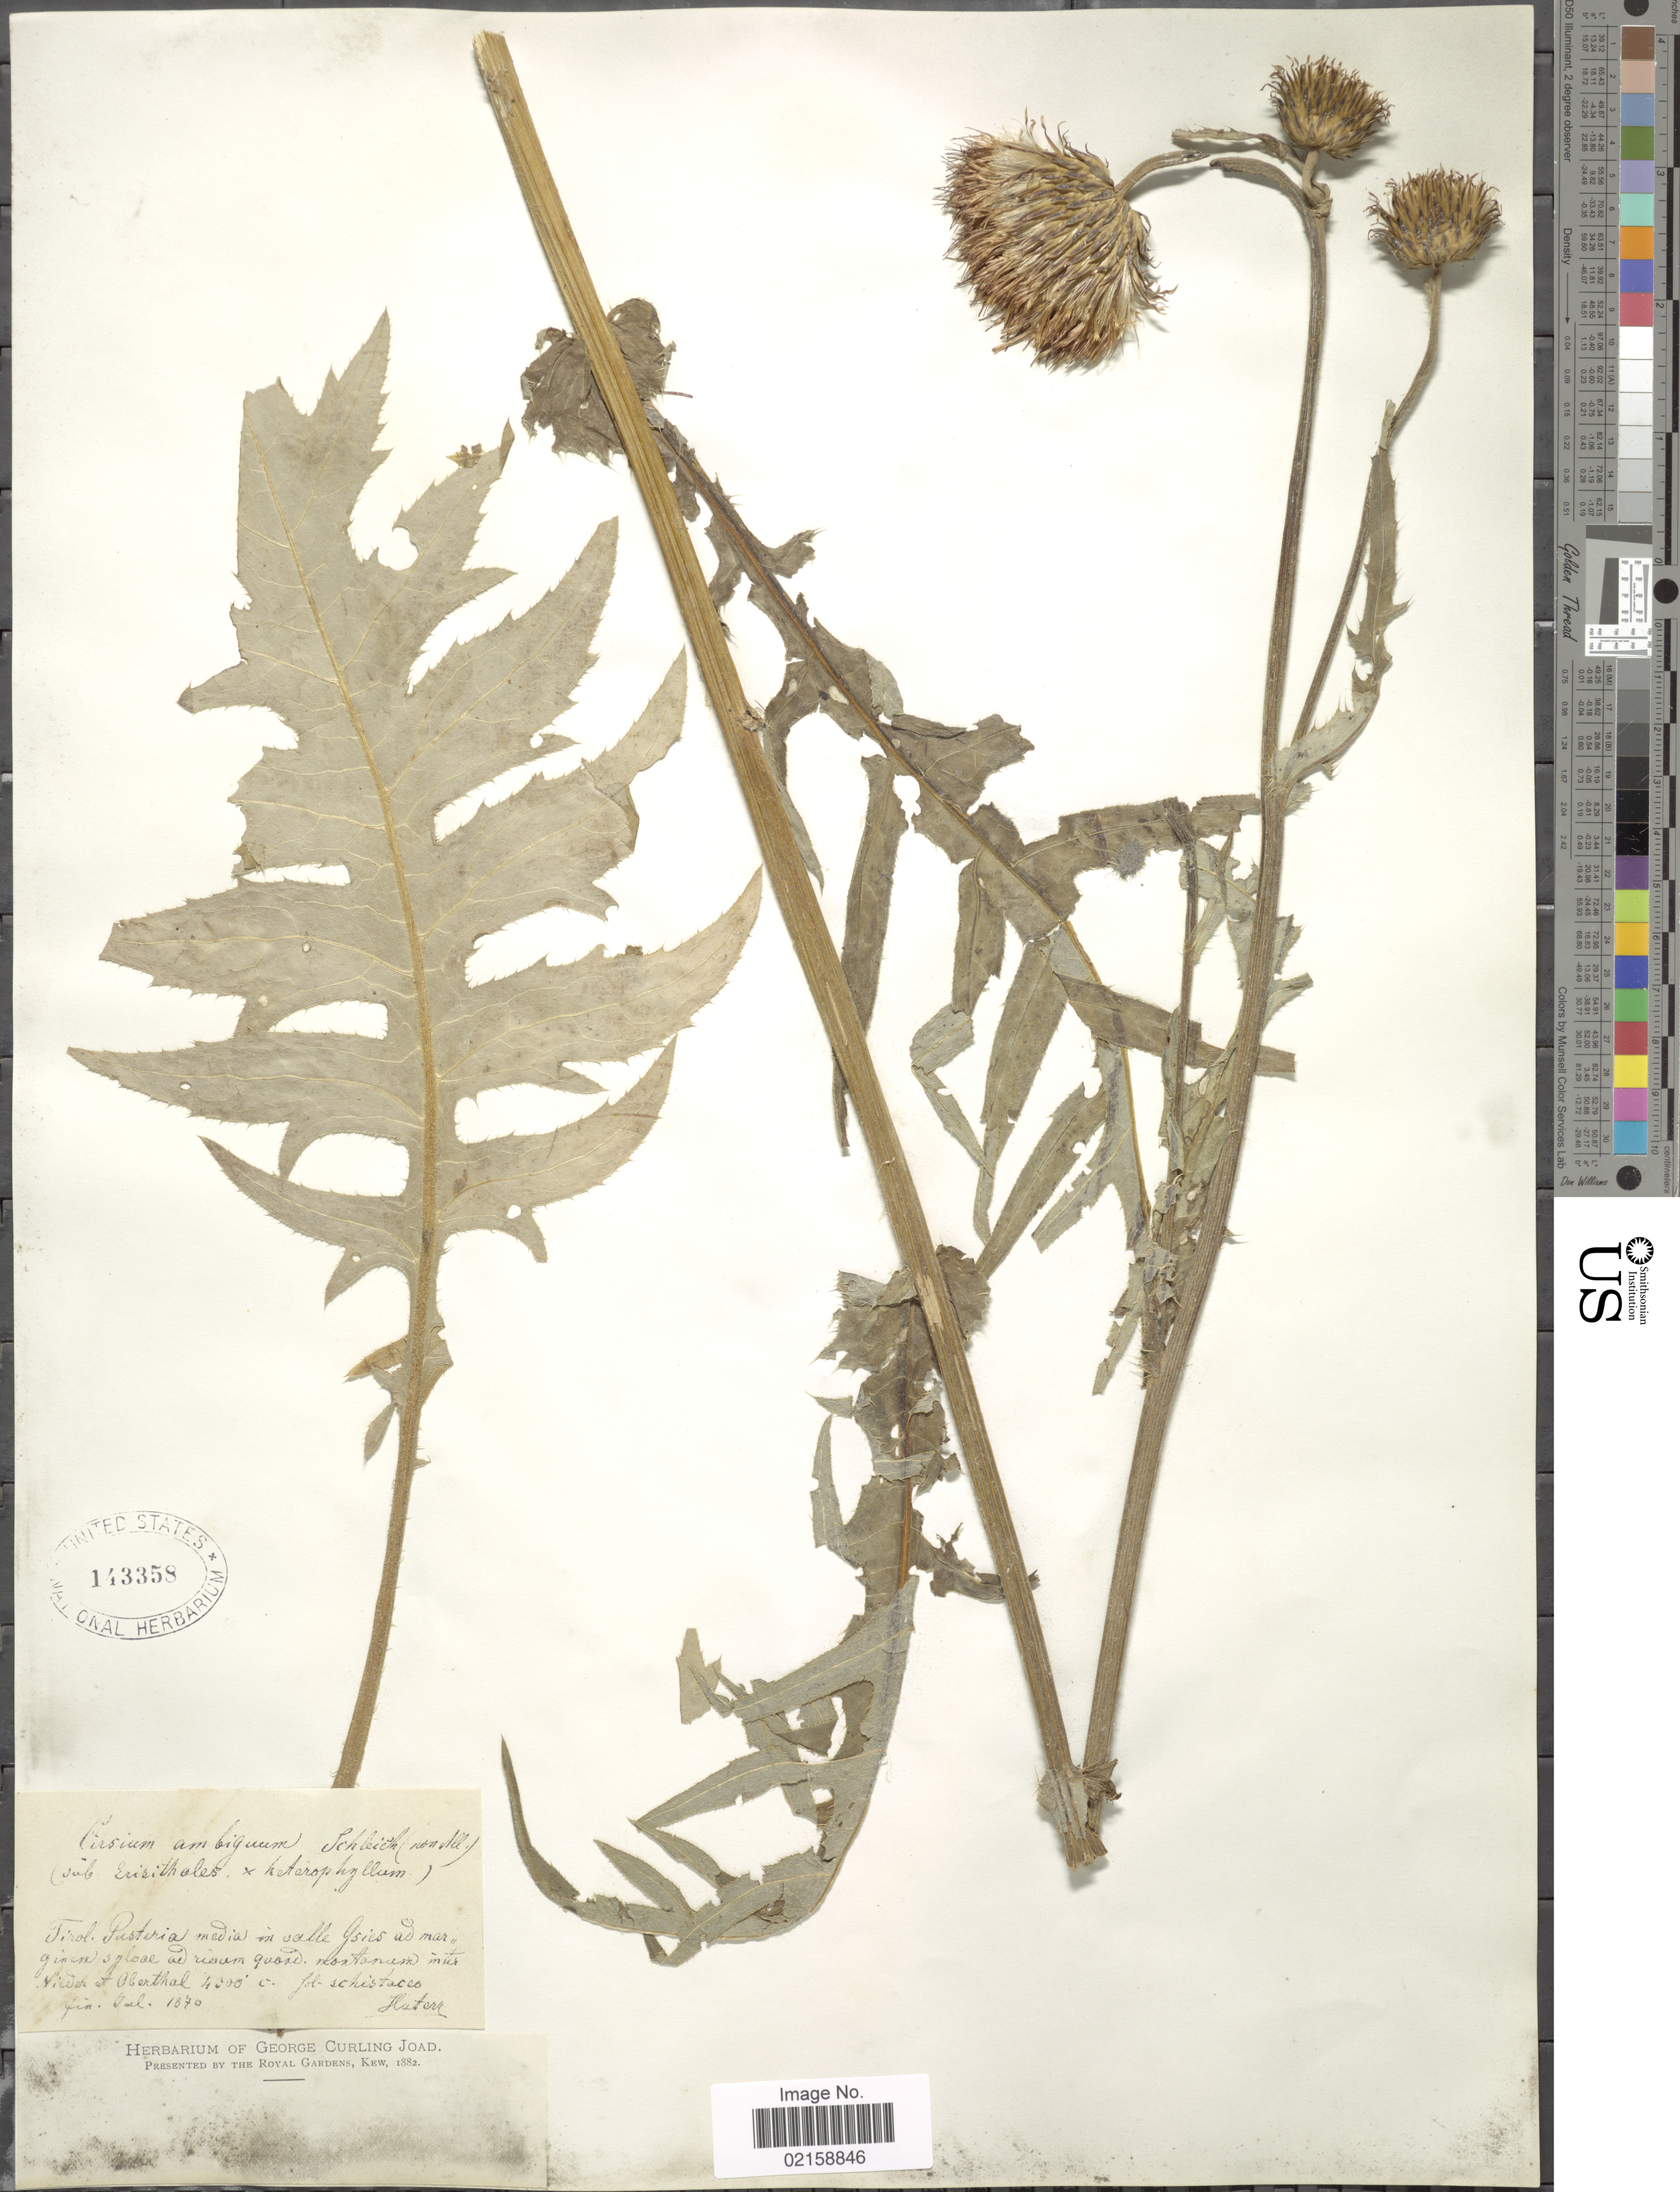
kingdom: Plantae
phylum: Tracheophyta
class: Magnoliopsida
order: Asterales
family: Asteraceae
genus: Cirsium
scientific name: Cirsium heterophyllum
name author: (L.) Hill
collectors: -. Huter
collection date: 1870-07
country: Austria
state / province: Tirol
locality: Pisteria media in valle Gsies ad mar ginem sgloa ad rivum guare, montanem inter Nider et Alberthal. [interpreted]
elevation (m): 1311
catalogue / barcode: US 143358